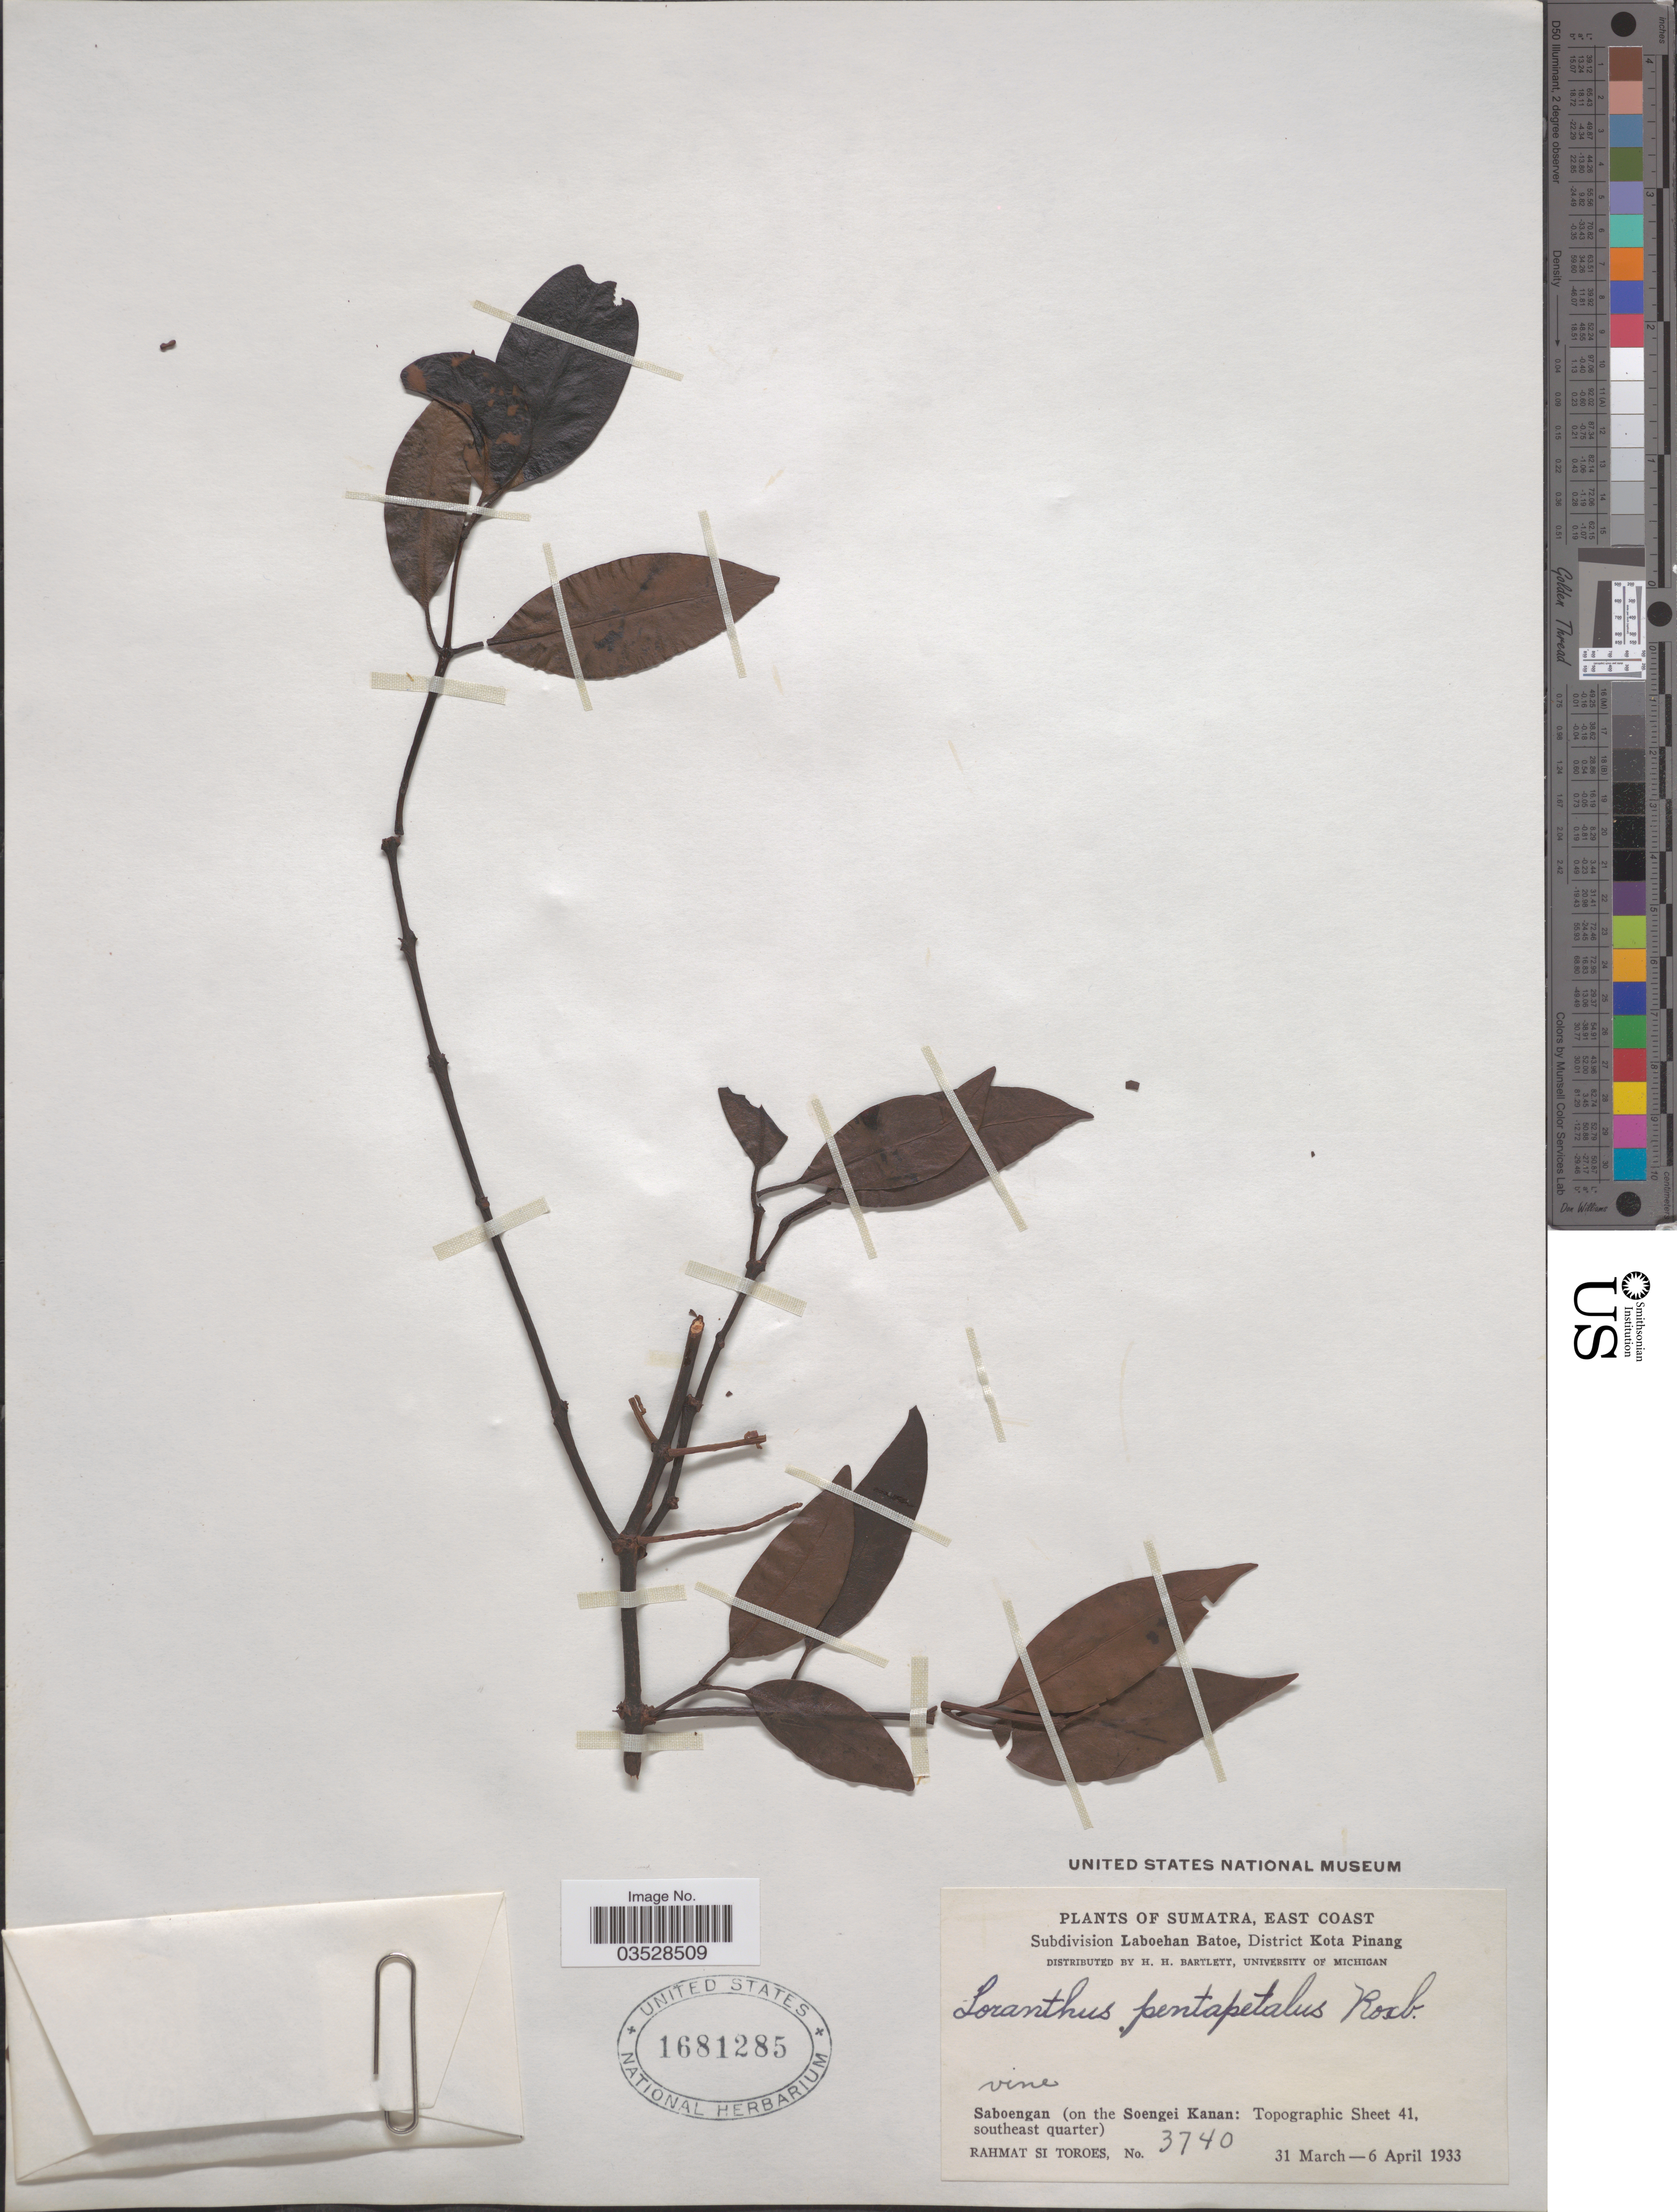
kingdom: Plantae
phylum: Tracheophyta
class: Magnoliopsida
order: Santalales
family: Loranthaceae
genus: Loranthus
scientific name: Loranthus pentapetalus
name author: Roxb.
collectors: Rahmat Si Boeea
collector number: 3740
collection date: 1933-03-31/1933-04-06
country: Indonesia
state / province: Sumatra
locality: East Coast. Subdivision Laboehan Batoe, District Kota Pinang. Saboengan (on the Soengei Kanan: Topographic Sheet 41, southeast quarter).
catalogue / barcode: US 1681285